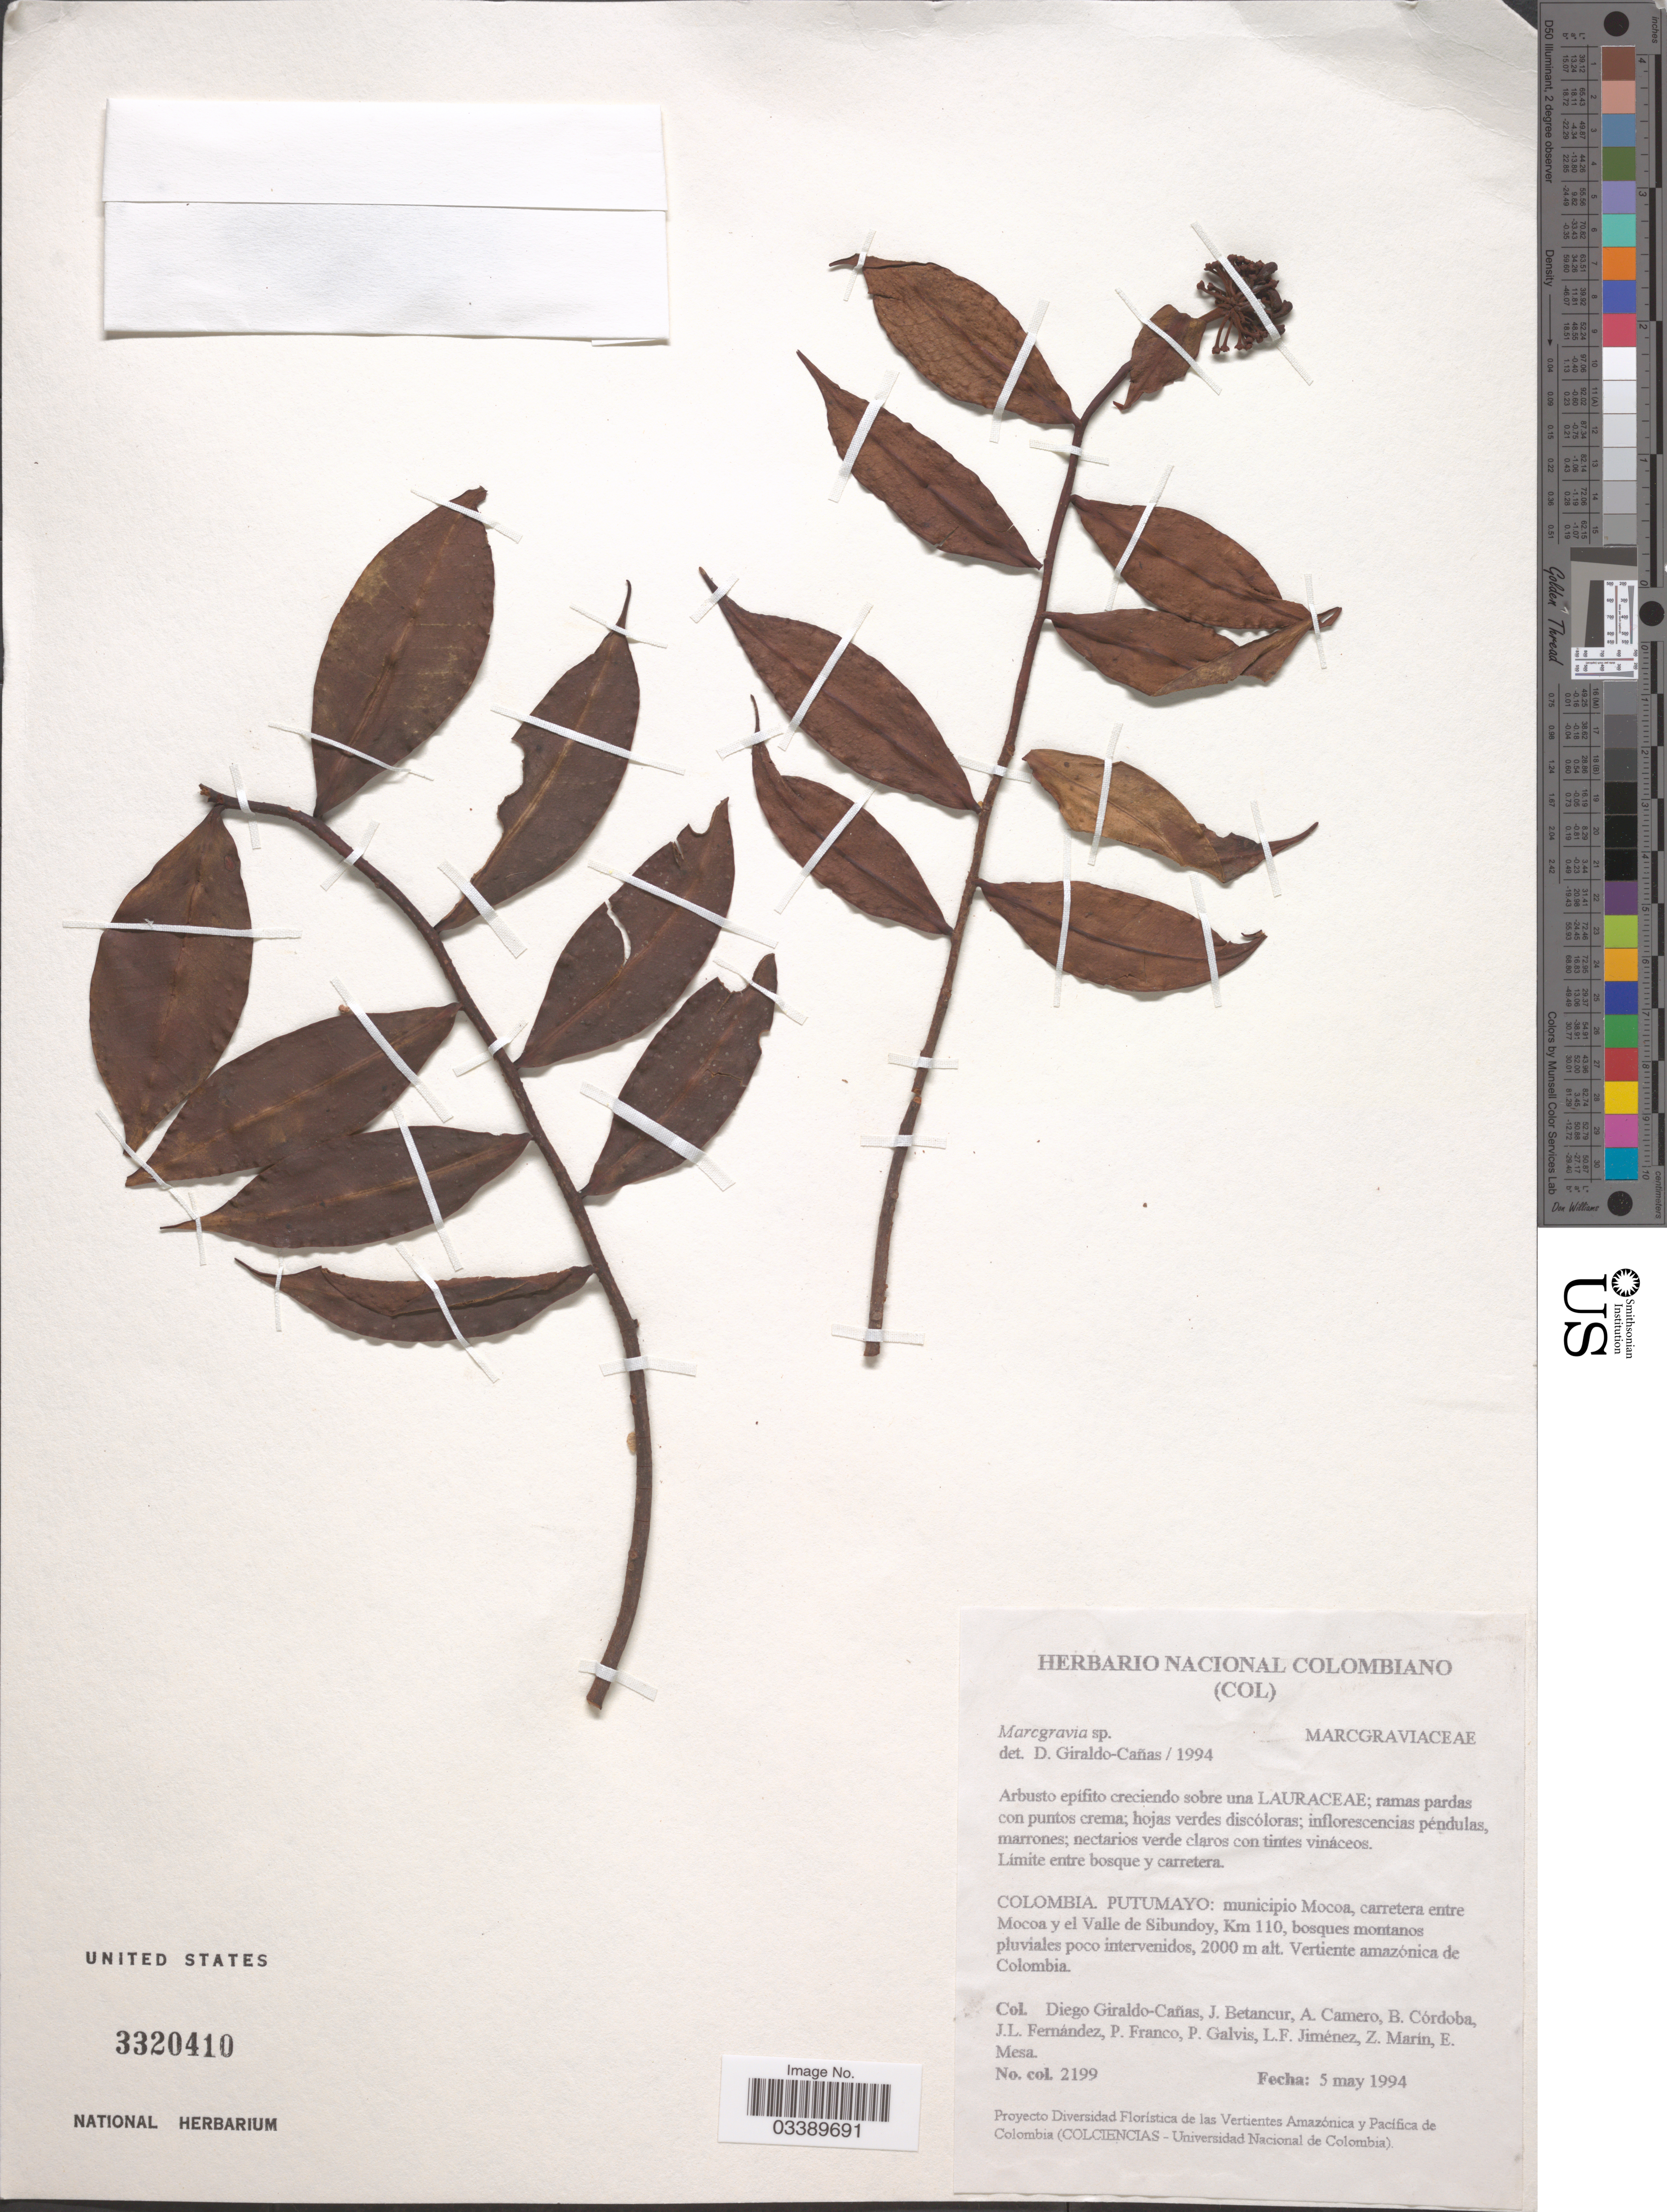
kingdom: Plantae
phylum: Tracheophyta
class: Magnoliopsida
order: Ericales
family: Marcgraviaceae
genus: Marcgravia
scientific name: Marcgravia sp.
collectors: D. Giraldo-Cañas, J. Betancur, A. A. Camero, B. Córdoba & et al.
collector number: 2199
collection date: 1994-05-05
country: Colombia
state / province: Putumayo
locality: Municipio Mocoa, carretera entre Mocoa y el Valle de Sibundoy, Km 110, bosques montanos pluviales poco intervenidos. Vertiente amazónica de Colombia.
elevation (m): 2000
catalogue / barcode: US 3320410